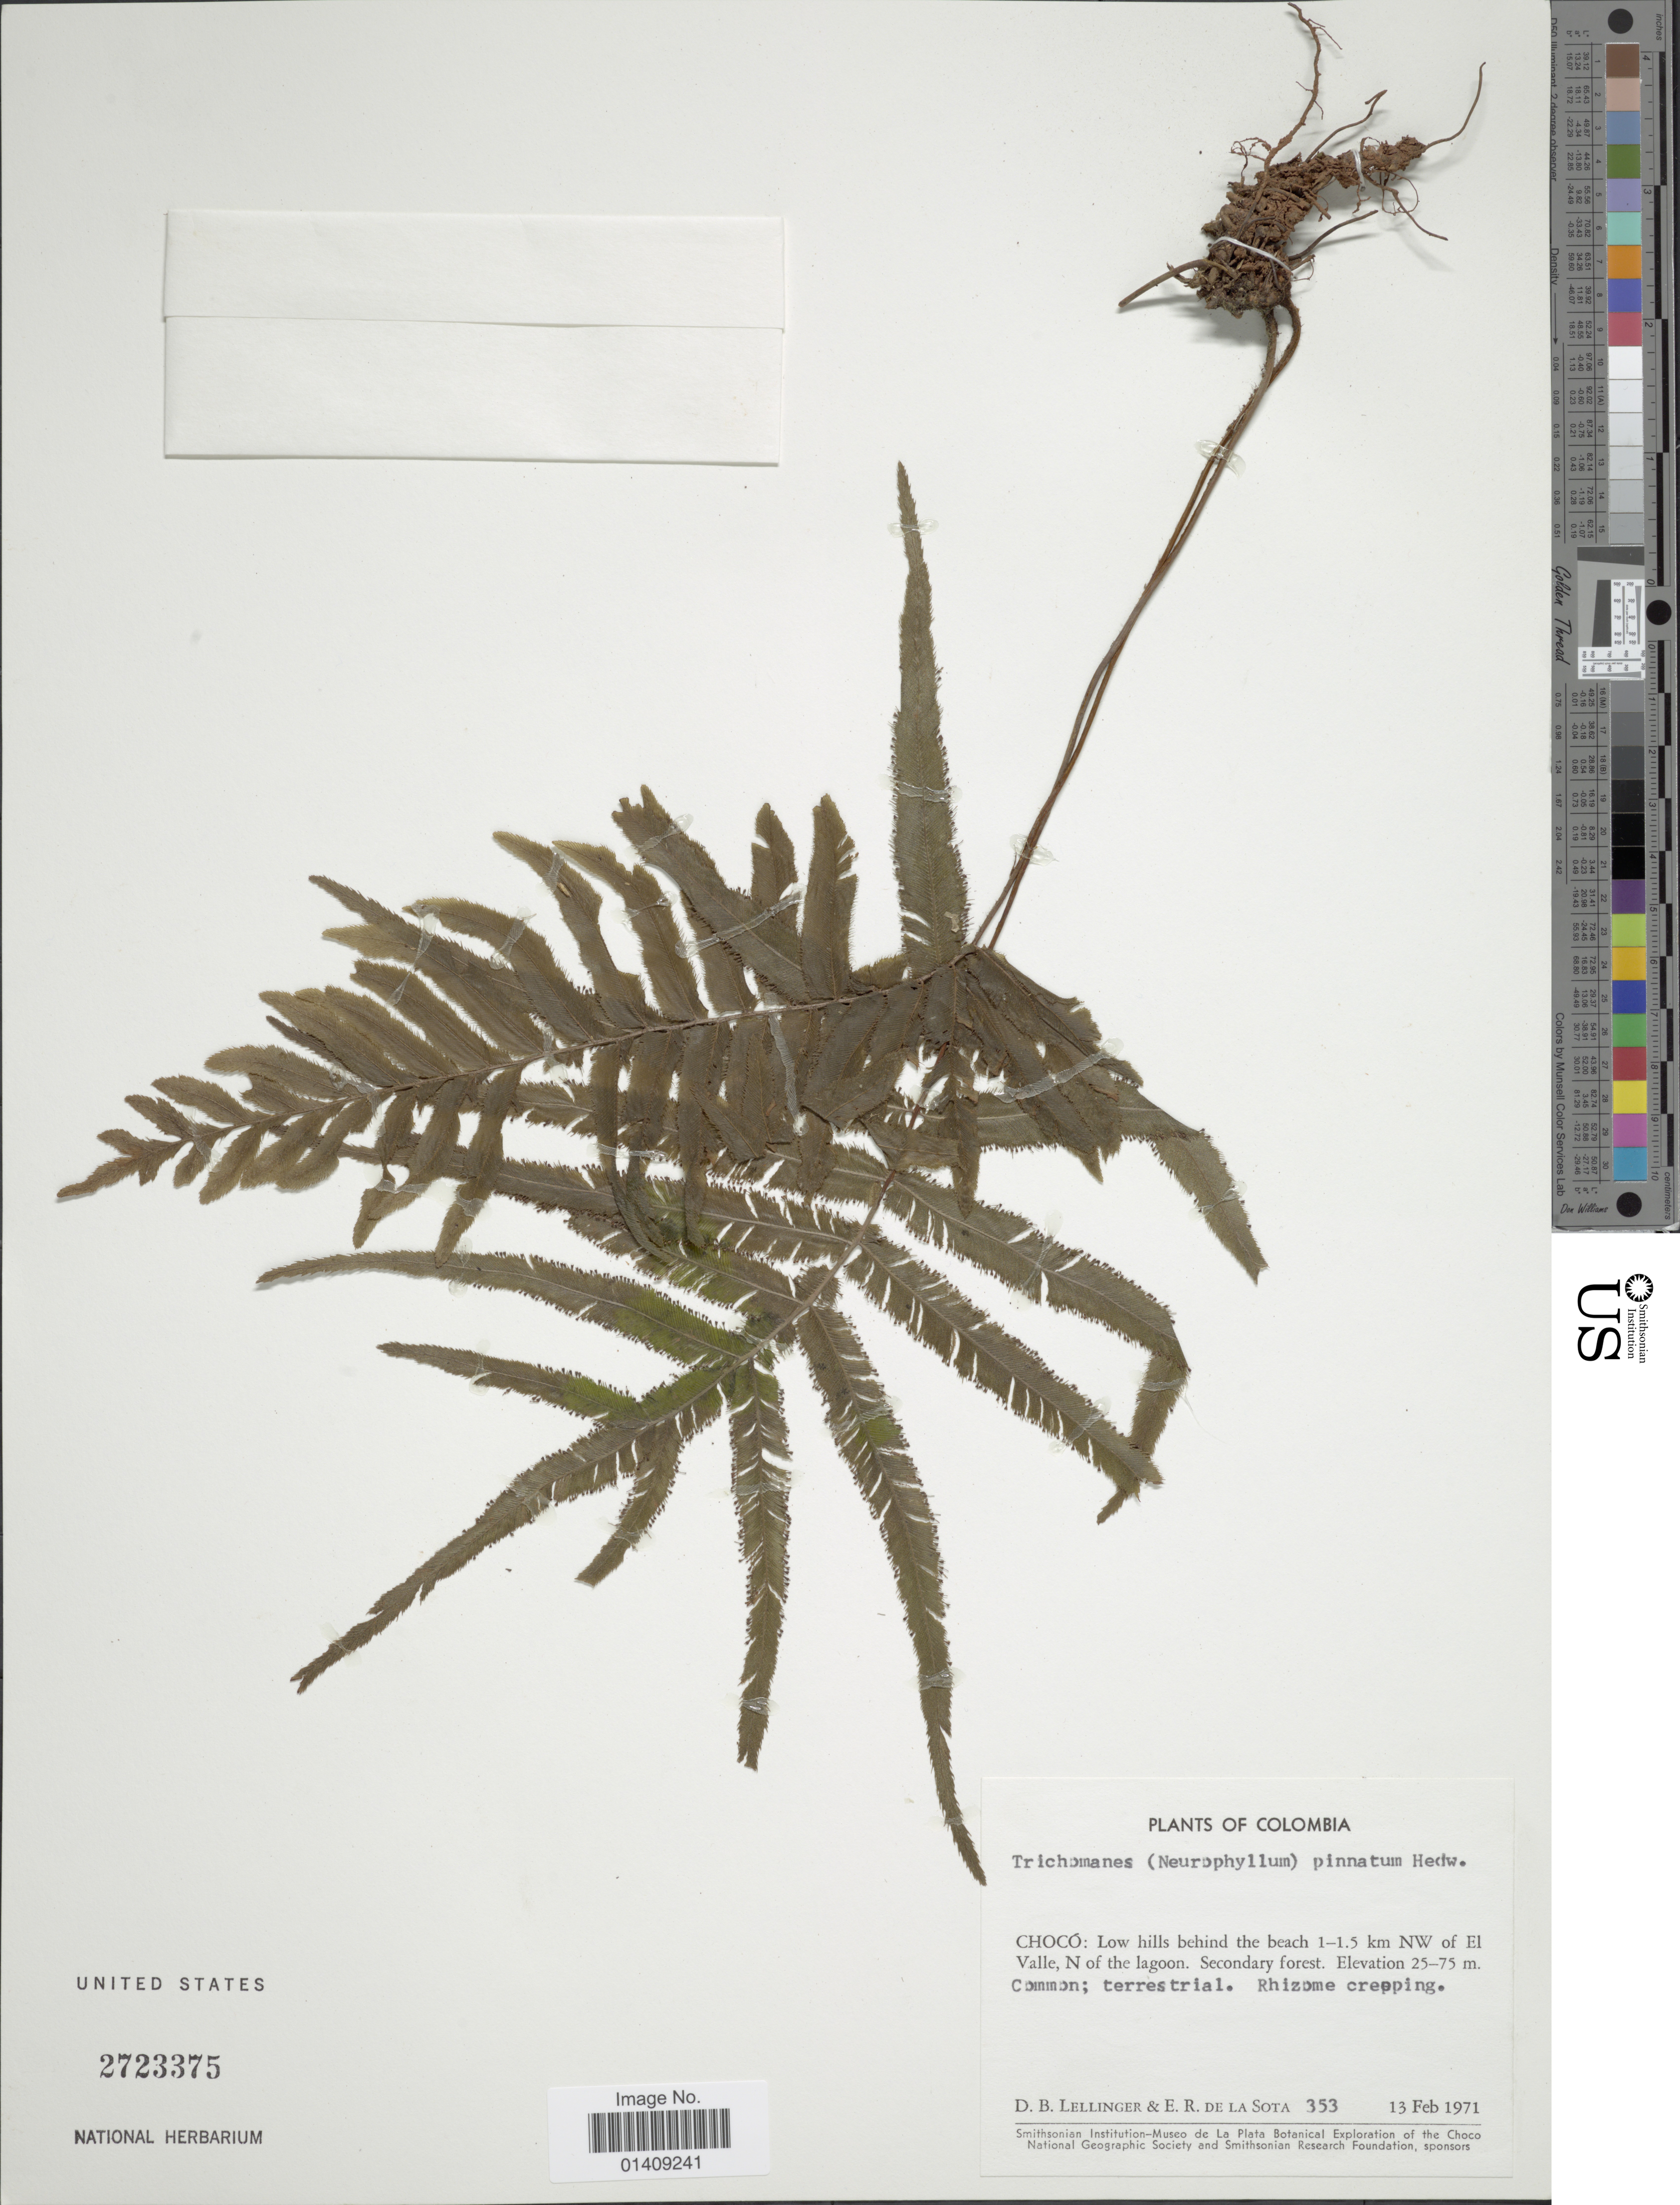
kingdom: Plantae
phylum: Tracheophyta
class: Polypodiopsida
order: Hymenophyllales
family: Hymenophyllaceae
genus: Trichomanes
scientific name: Trichomanes pinnatum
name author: Hedw.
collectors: D. B. Lellinger & E. R. de la Sota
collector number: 353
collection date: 1971-02-13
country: Colombia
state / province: Chocó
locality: Low hills behind the beach 1-1.5 km NW of El Valle, N of the lagoon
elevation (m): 25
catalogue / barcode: US 2723375